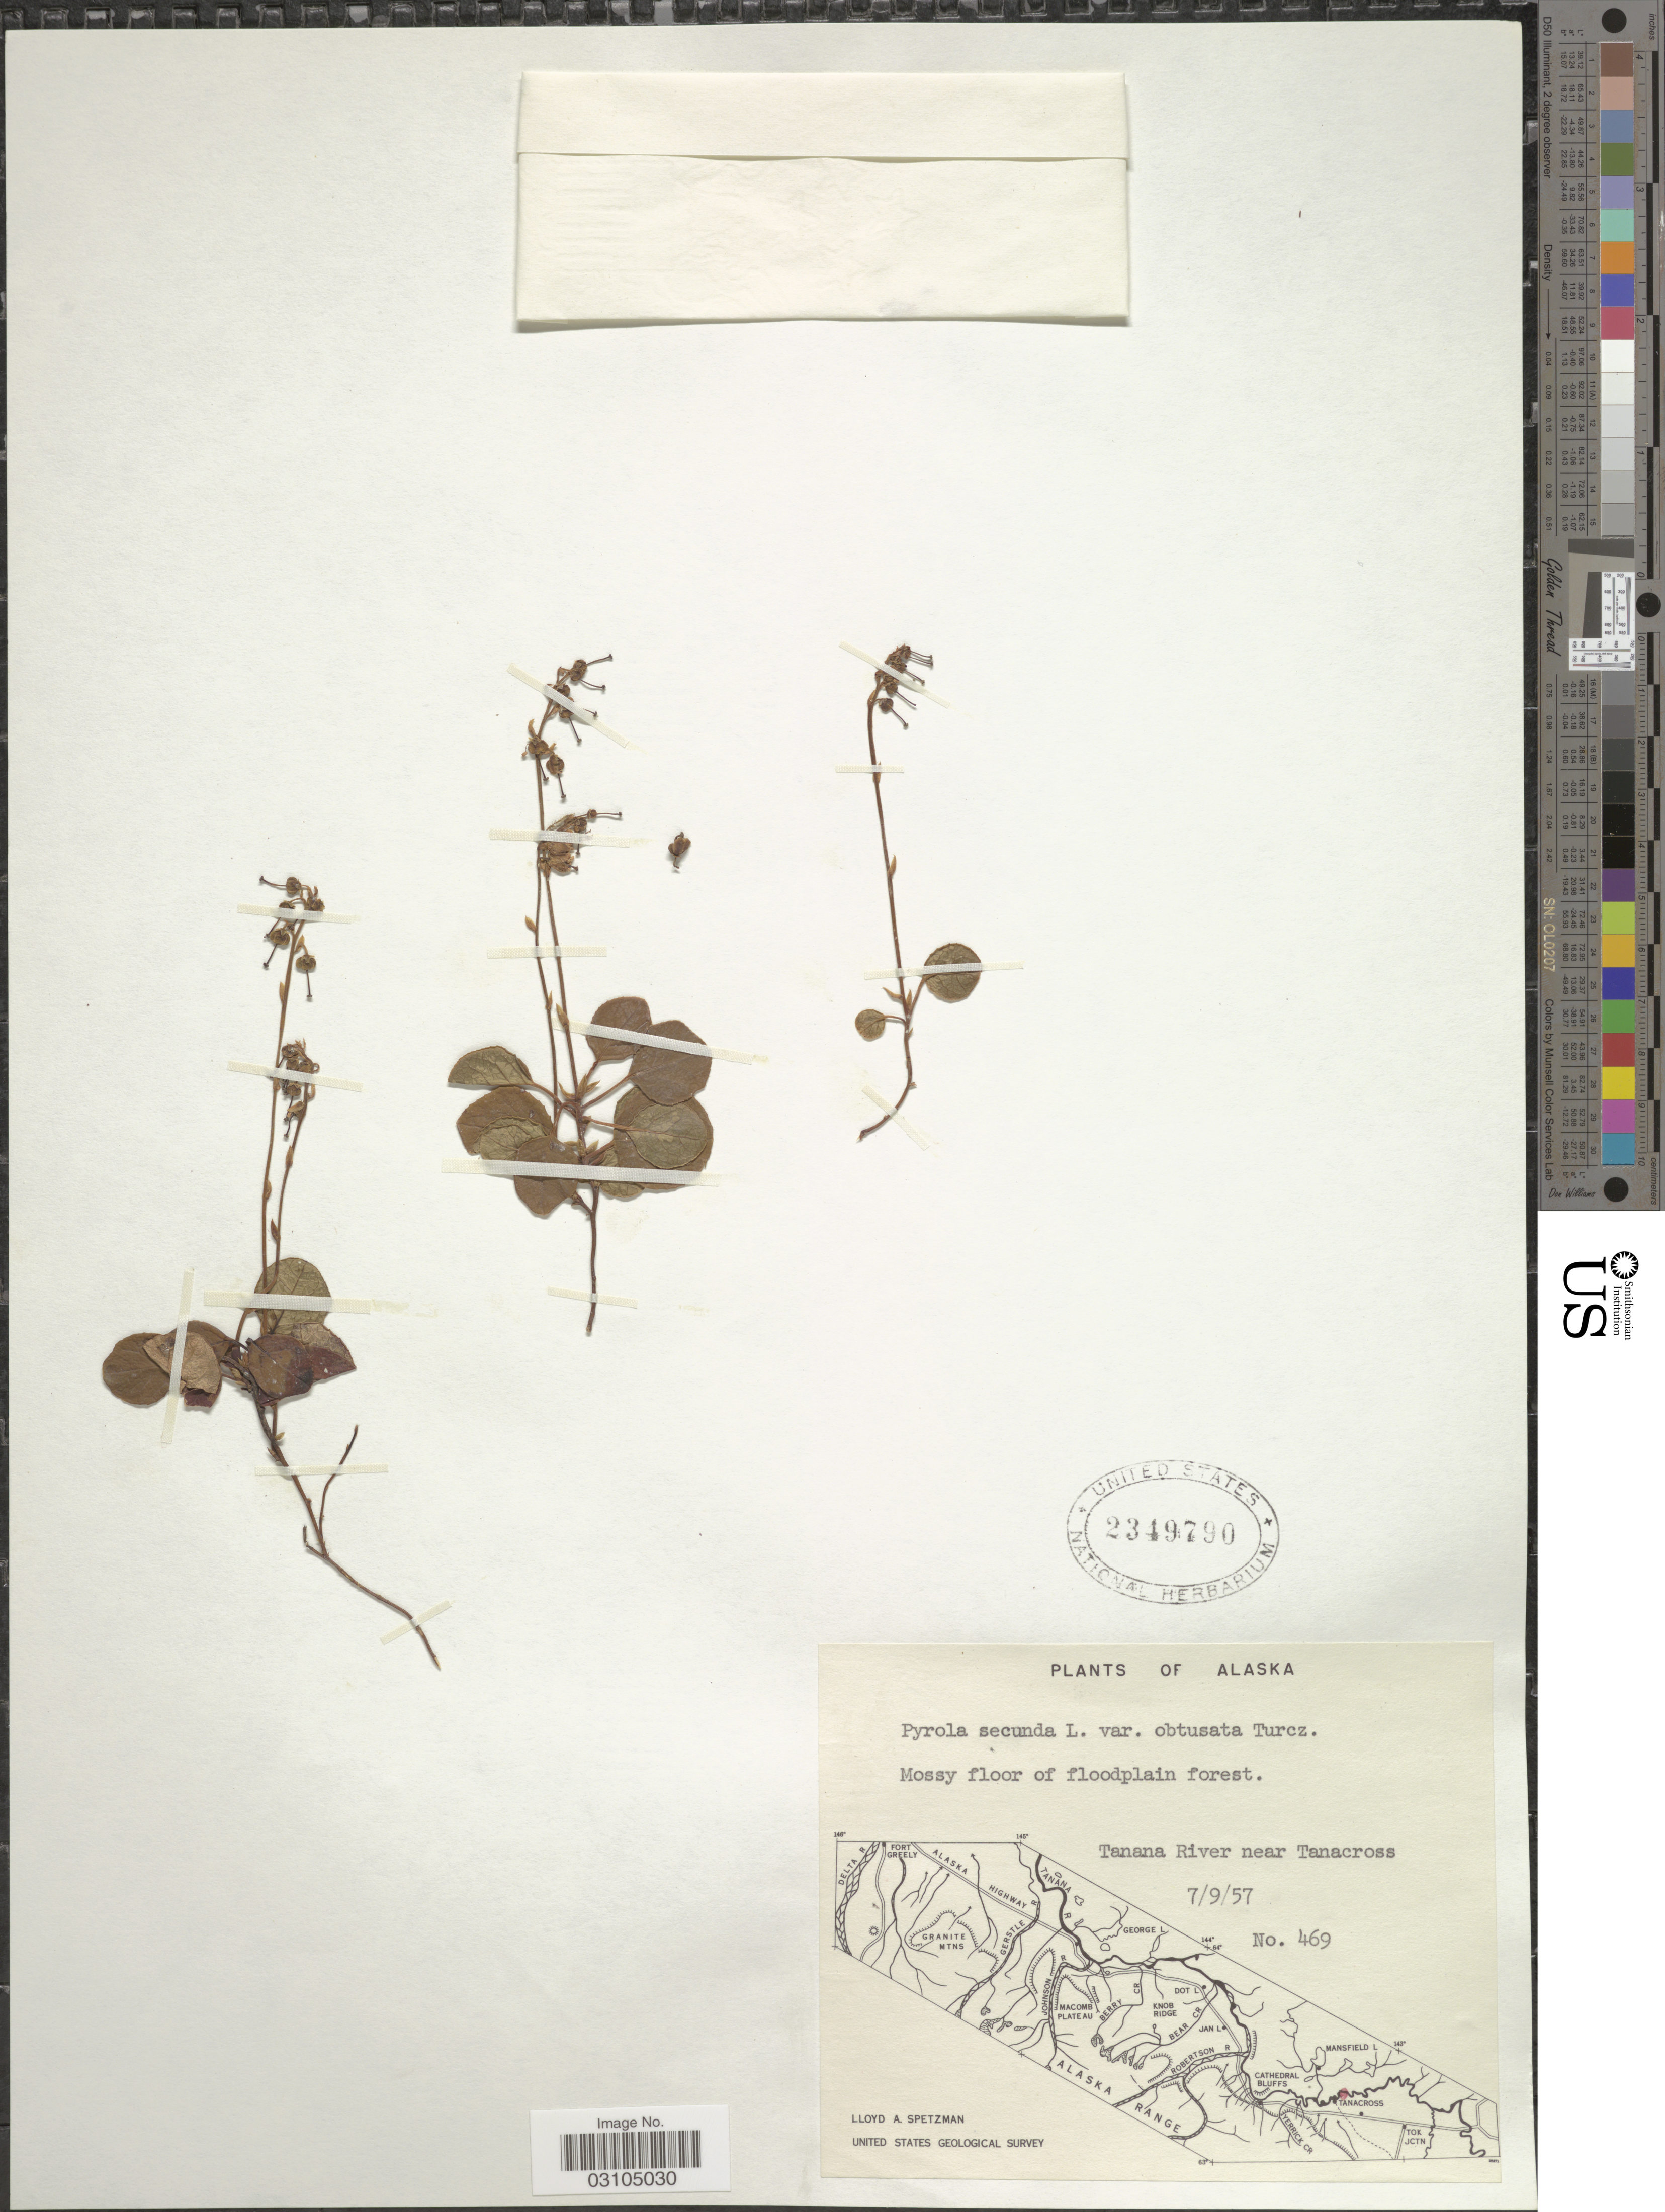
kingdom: Plantae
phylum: Tracheophyta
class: Magnoliopsida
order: Ericales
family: Ericaceae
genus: Orthilia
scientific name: Orthilia secunda var. obtusata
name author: (Turcz.) House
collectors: L. Spetzman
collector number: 469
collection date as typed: Transcribed d/m/y: 9/7/57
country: United States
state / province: Alaska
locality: Tanana River near Tanacross.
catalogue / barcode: US 2349790